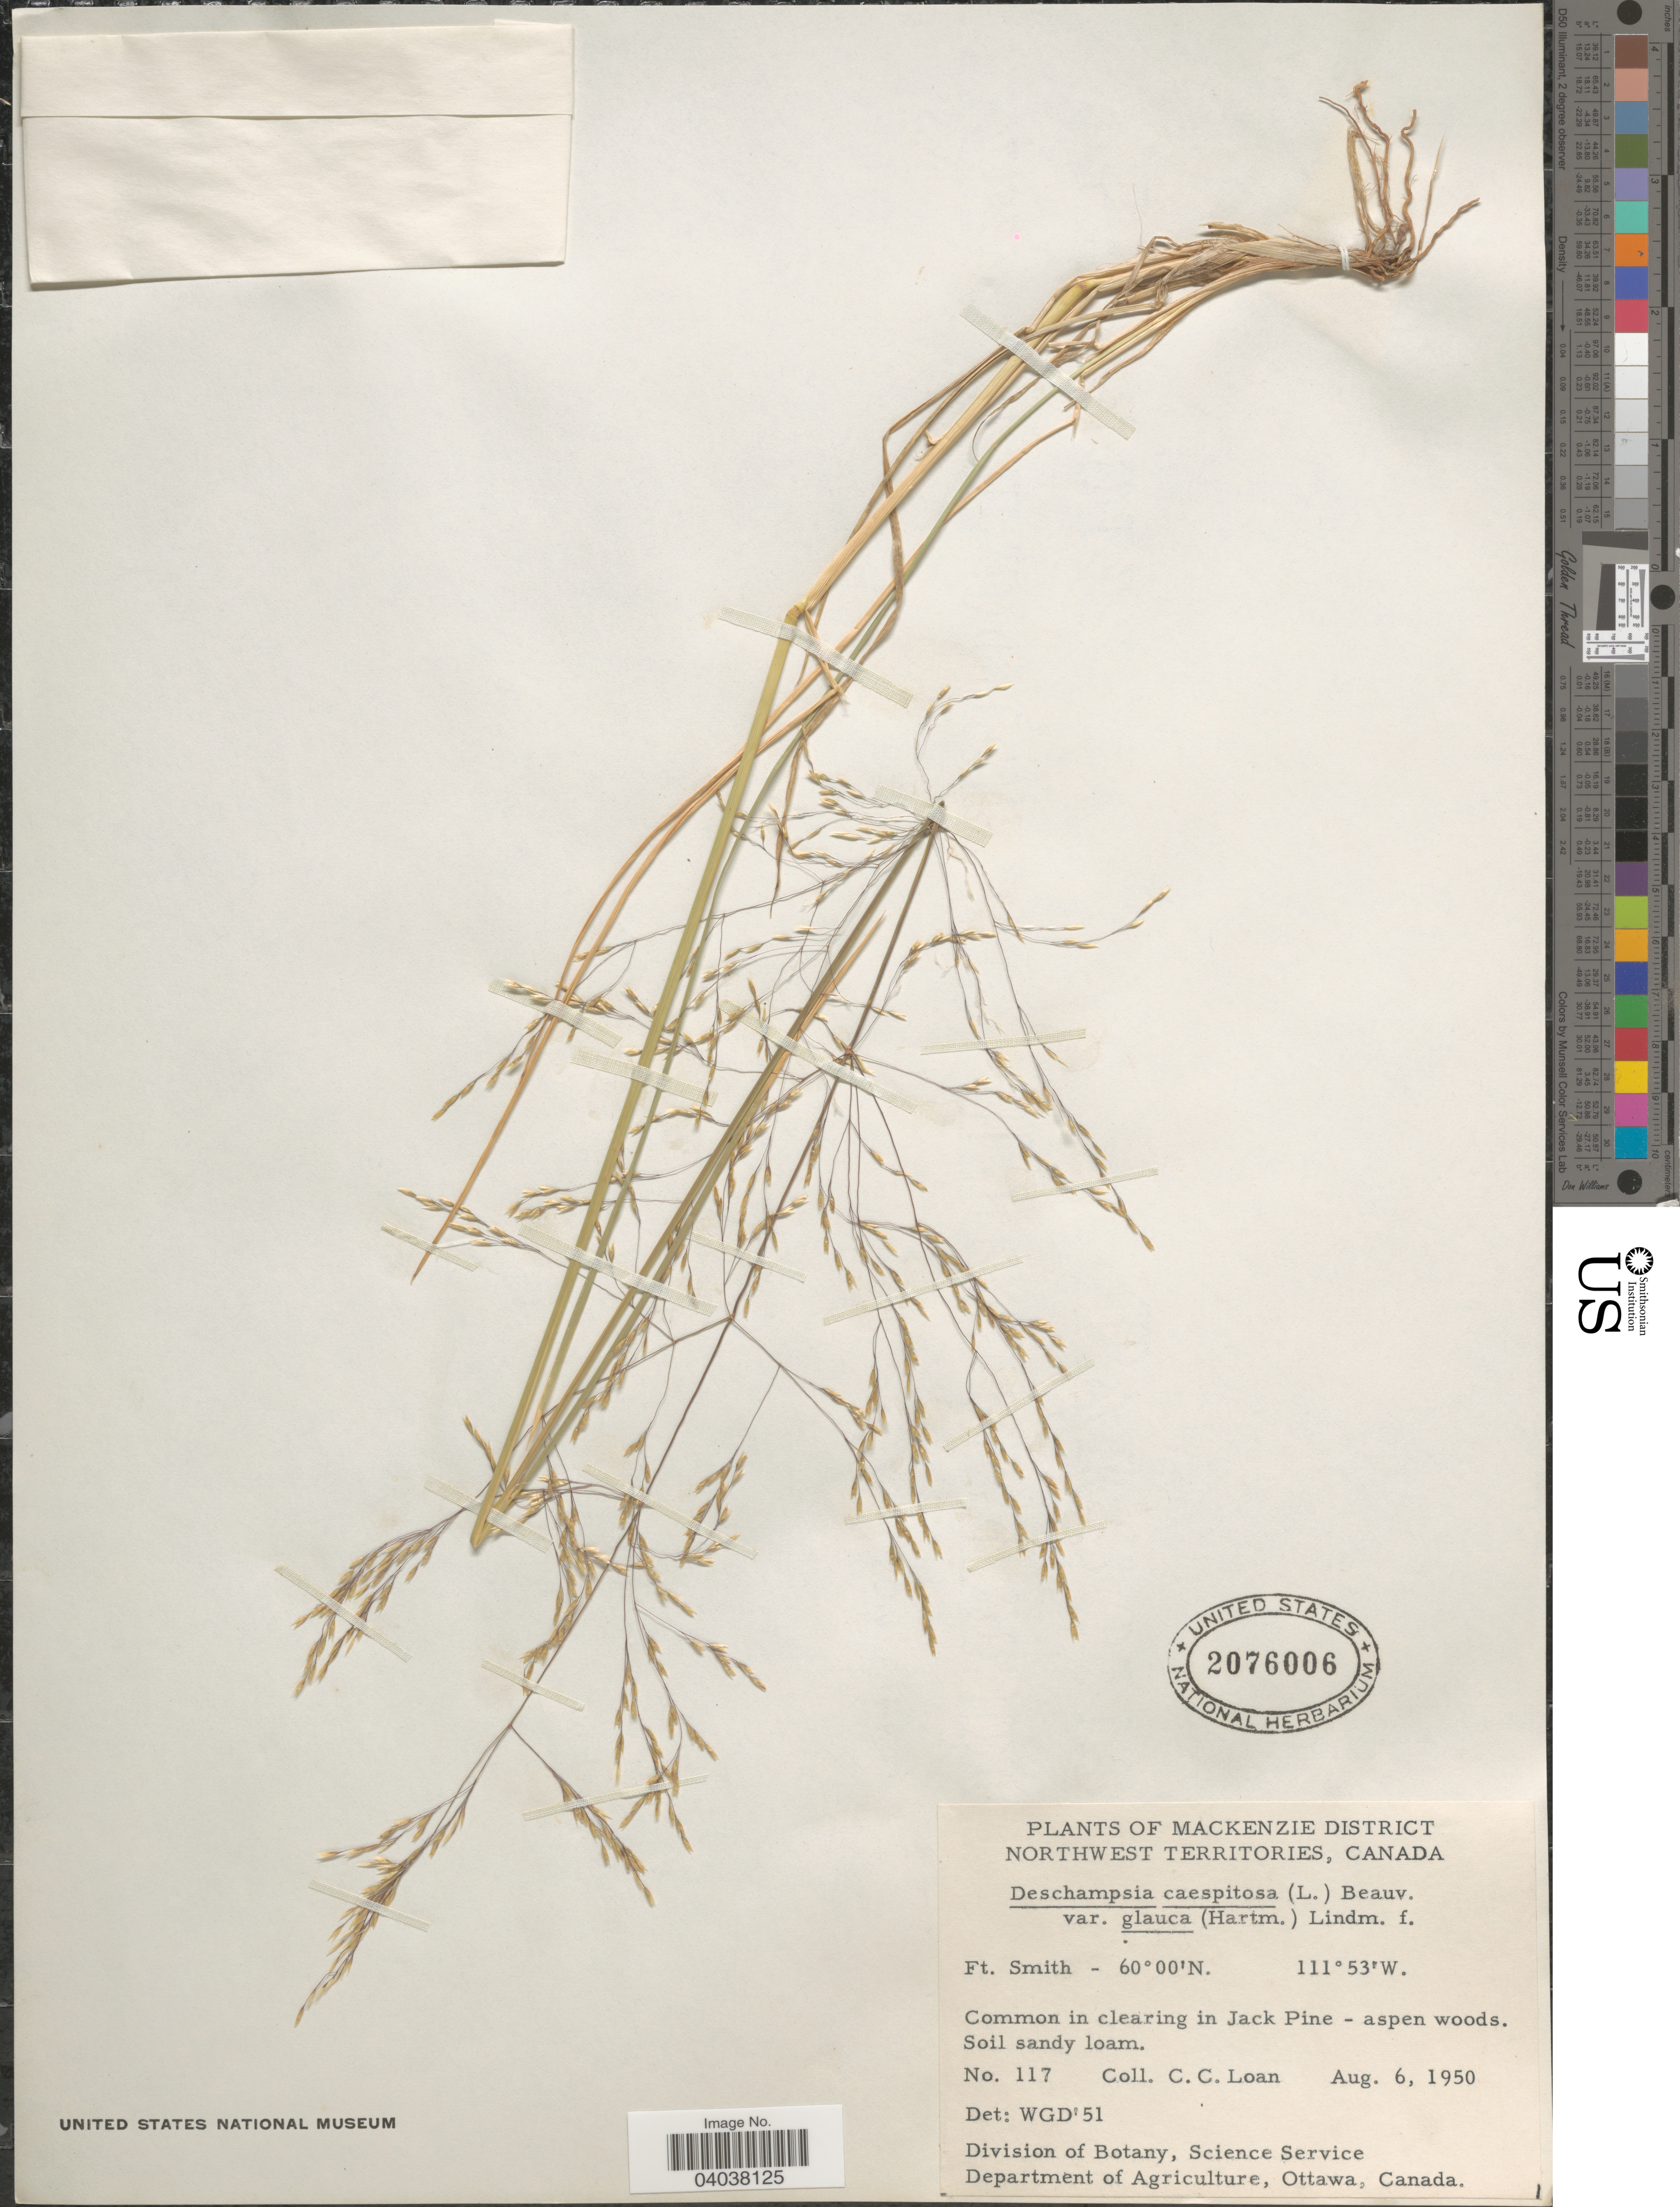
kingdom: Plantae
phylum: Tracheophyta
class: Liliopsida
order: Poales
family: Poaceae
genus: Deschampsia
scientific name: Deschampsia cespitosa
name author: (L.) P. Beauv.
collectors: C. Loan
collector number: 117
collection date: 1950-08-06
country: Canada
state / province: Northwest Territories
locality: Mackenzie District. Ft. Smith. In clearing in Jack Pine - aspen woods.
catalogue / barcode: US 2076006